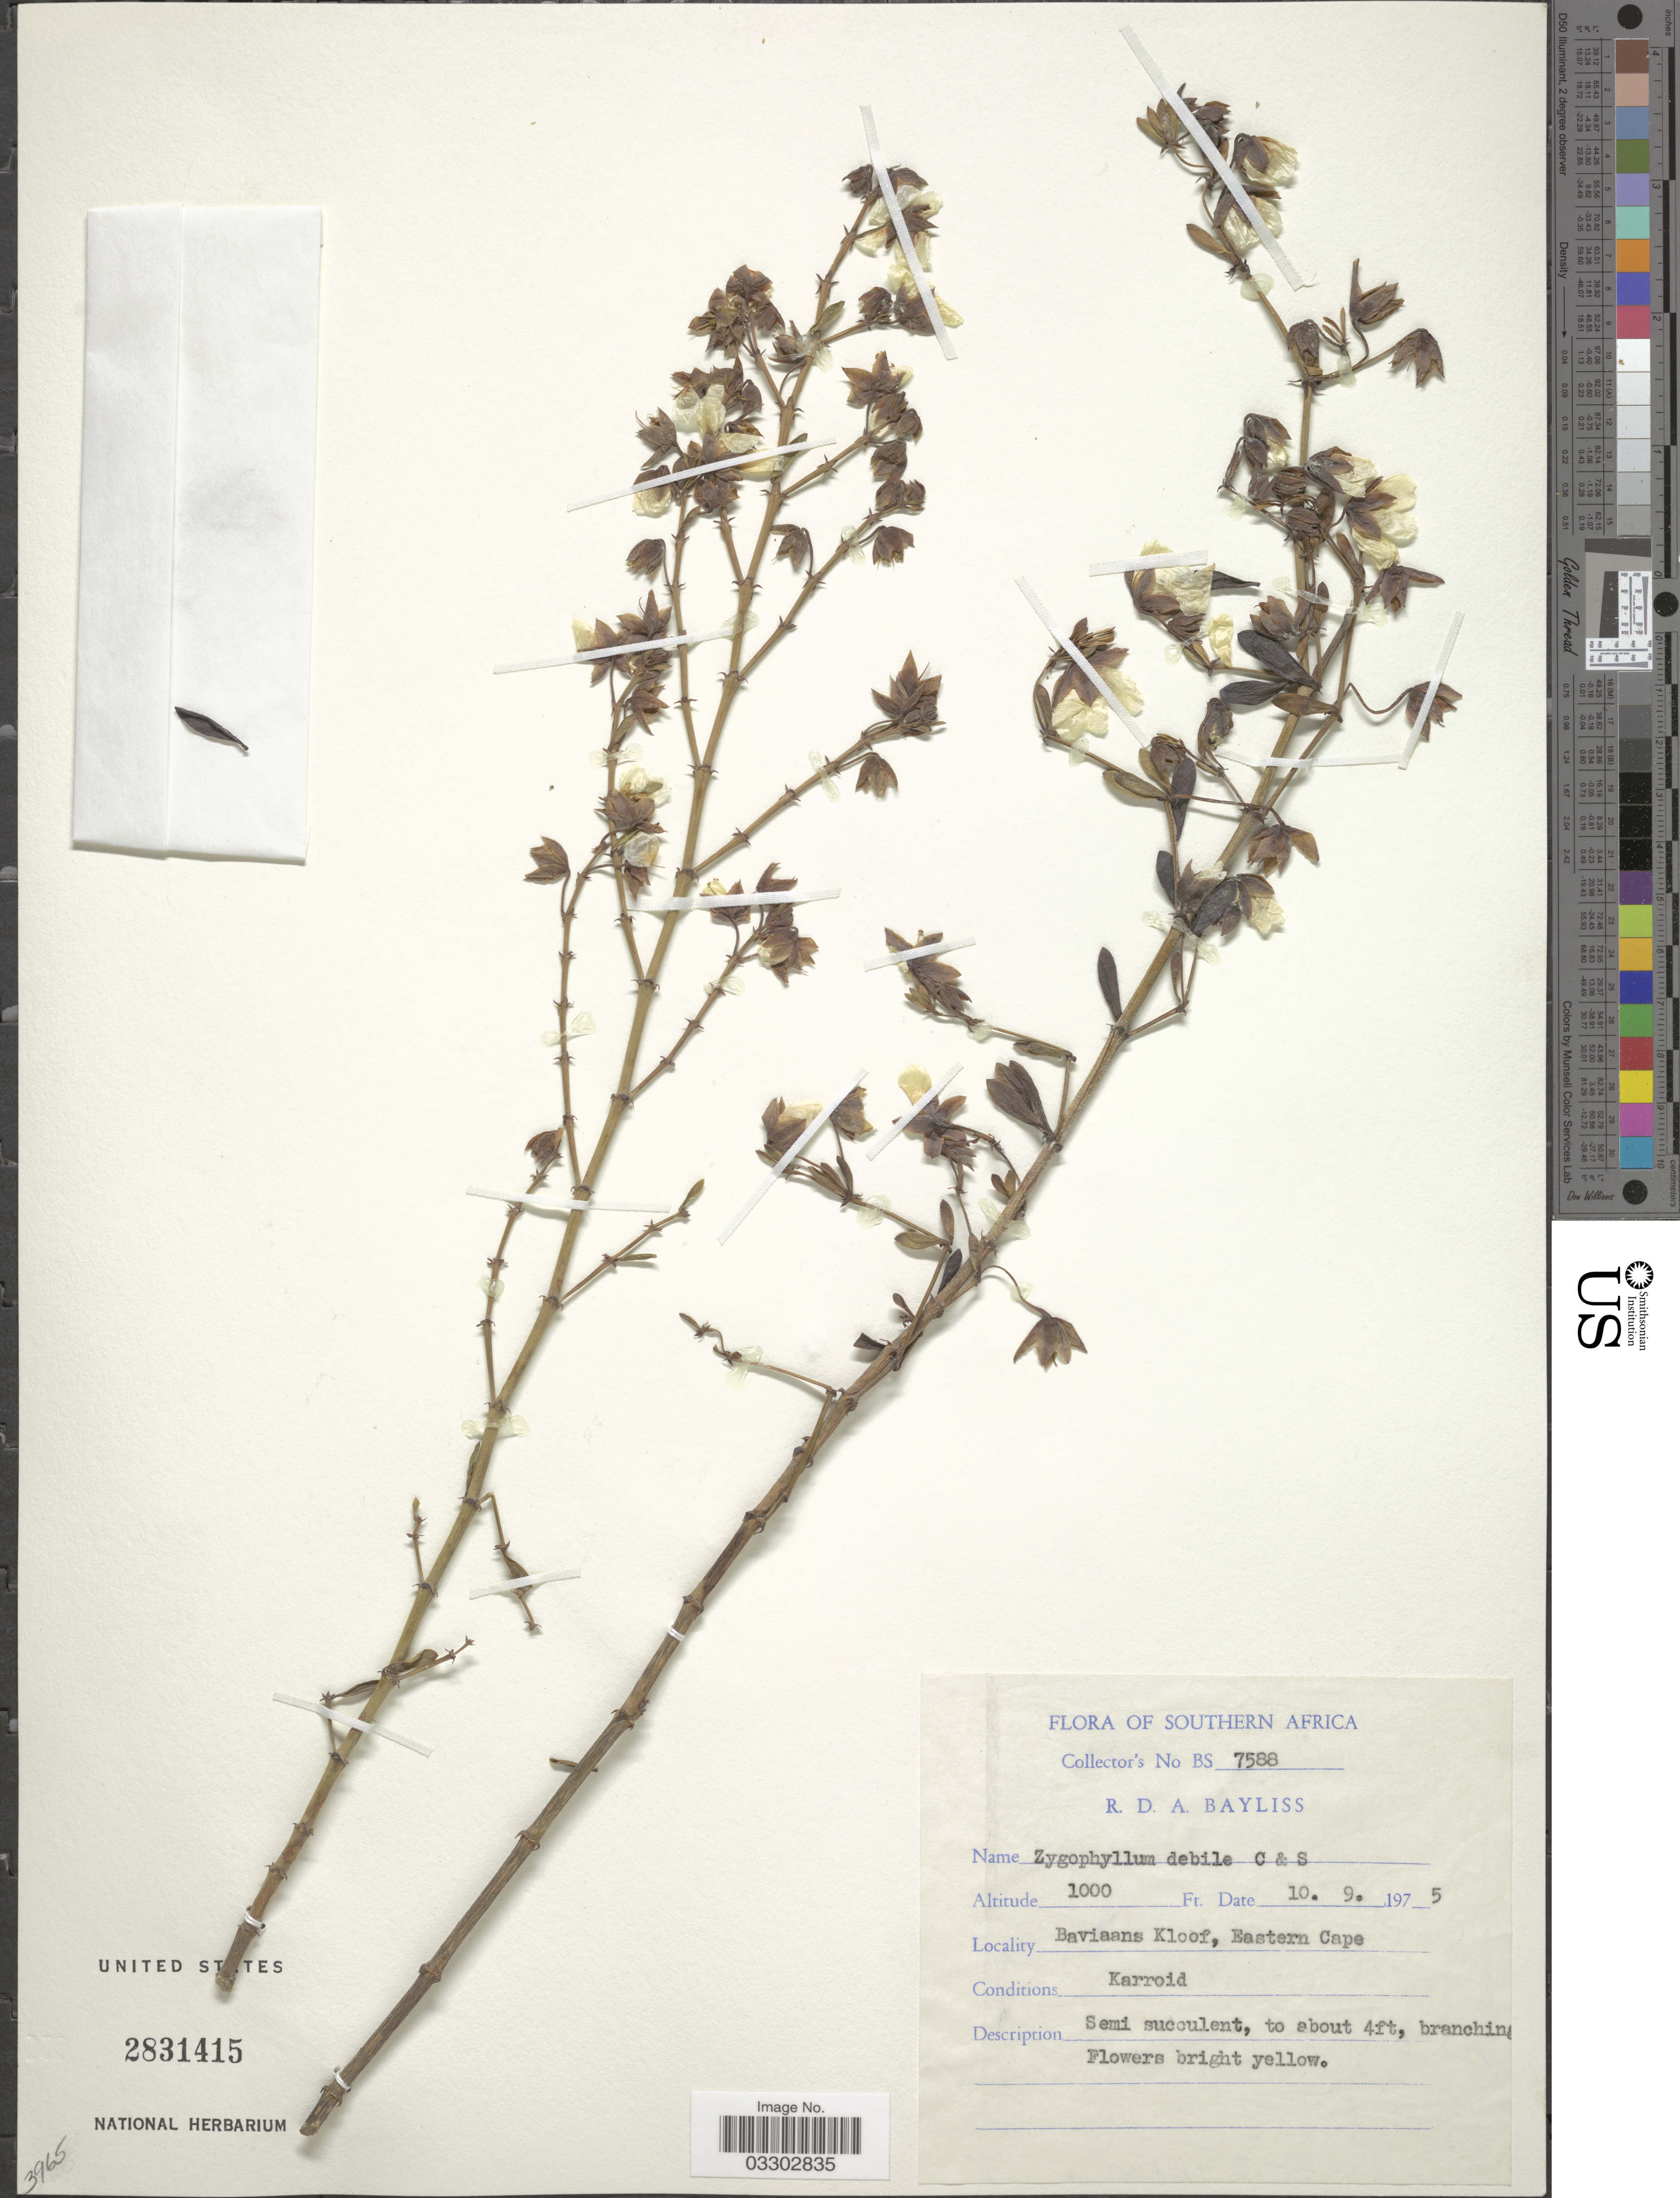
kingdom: Plantae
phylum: Tracheophyta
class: Magnoliopsida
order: Zygophyllales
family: Zygophyllaceae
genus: Roepera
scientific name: Roepera debilis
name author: (Cham.) Beier & Thulin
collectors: R. Bayliss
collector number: BS 7588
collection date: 1975-09-10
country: South Africa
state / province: Eastern Cape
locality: Southern Africa. Baviaans Kloof.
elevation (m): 305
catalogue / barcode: US 2831415